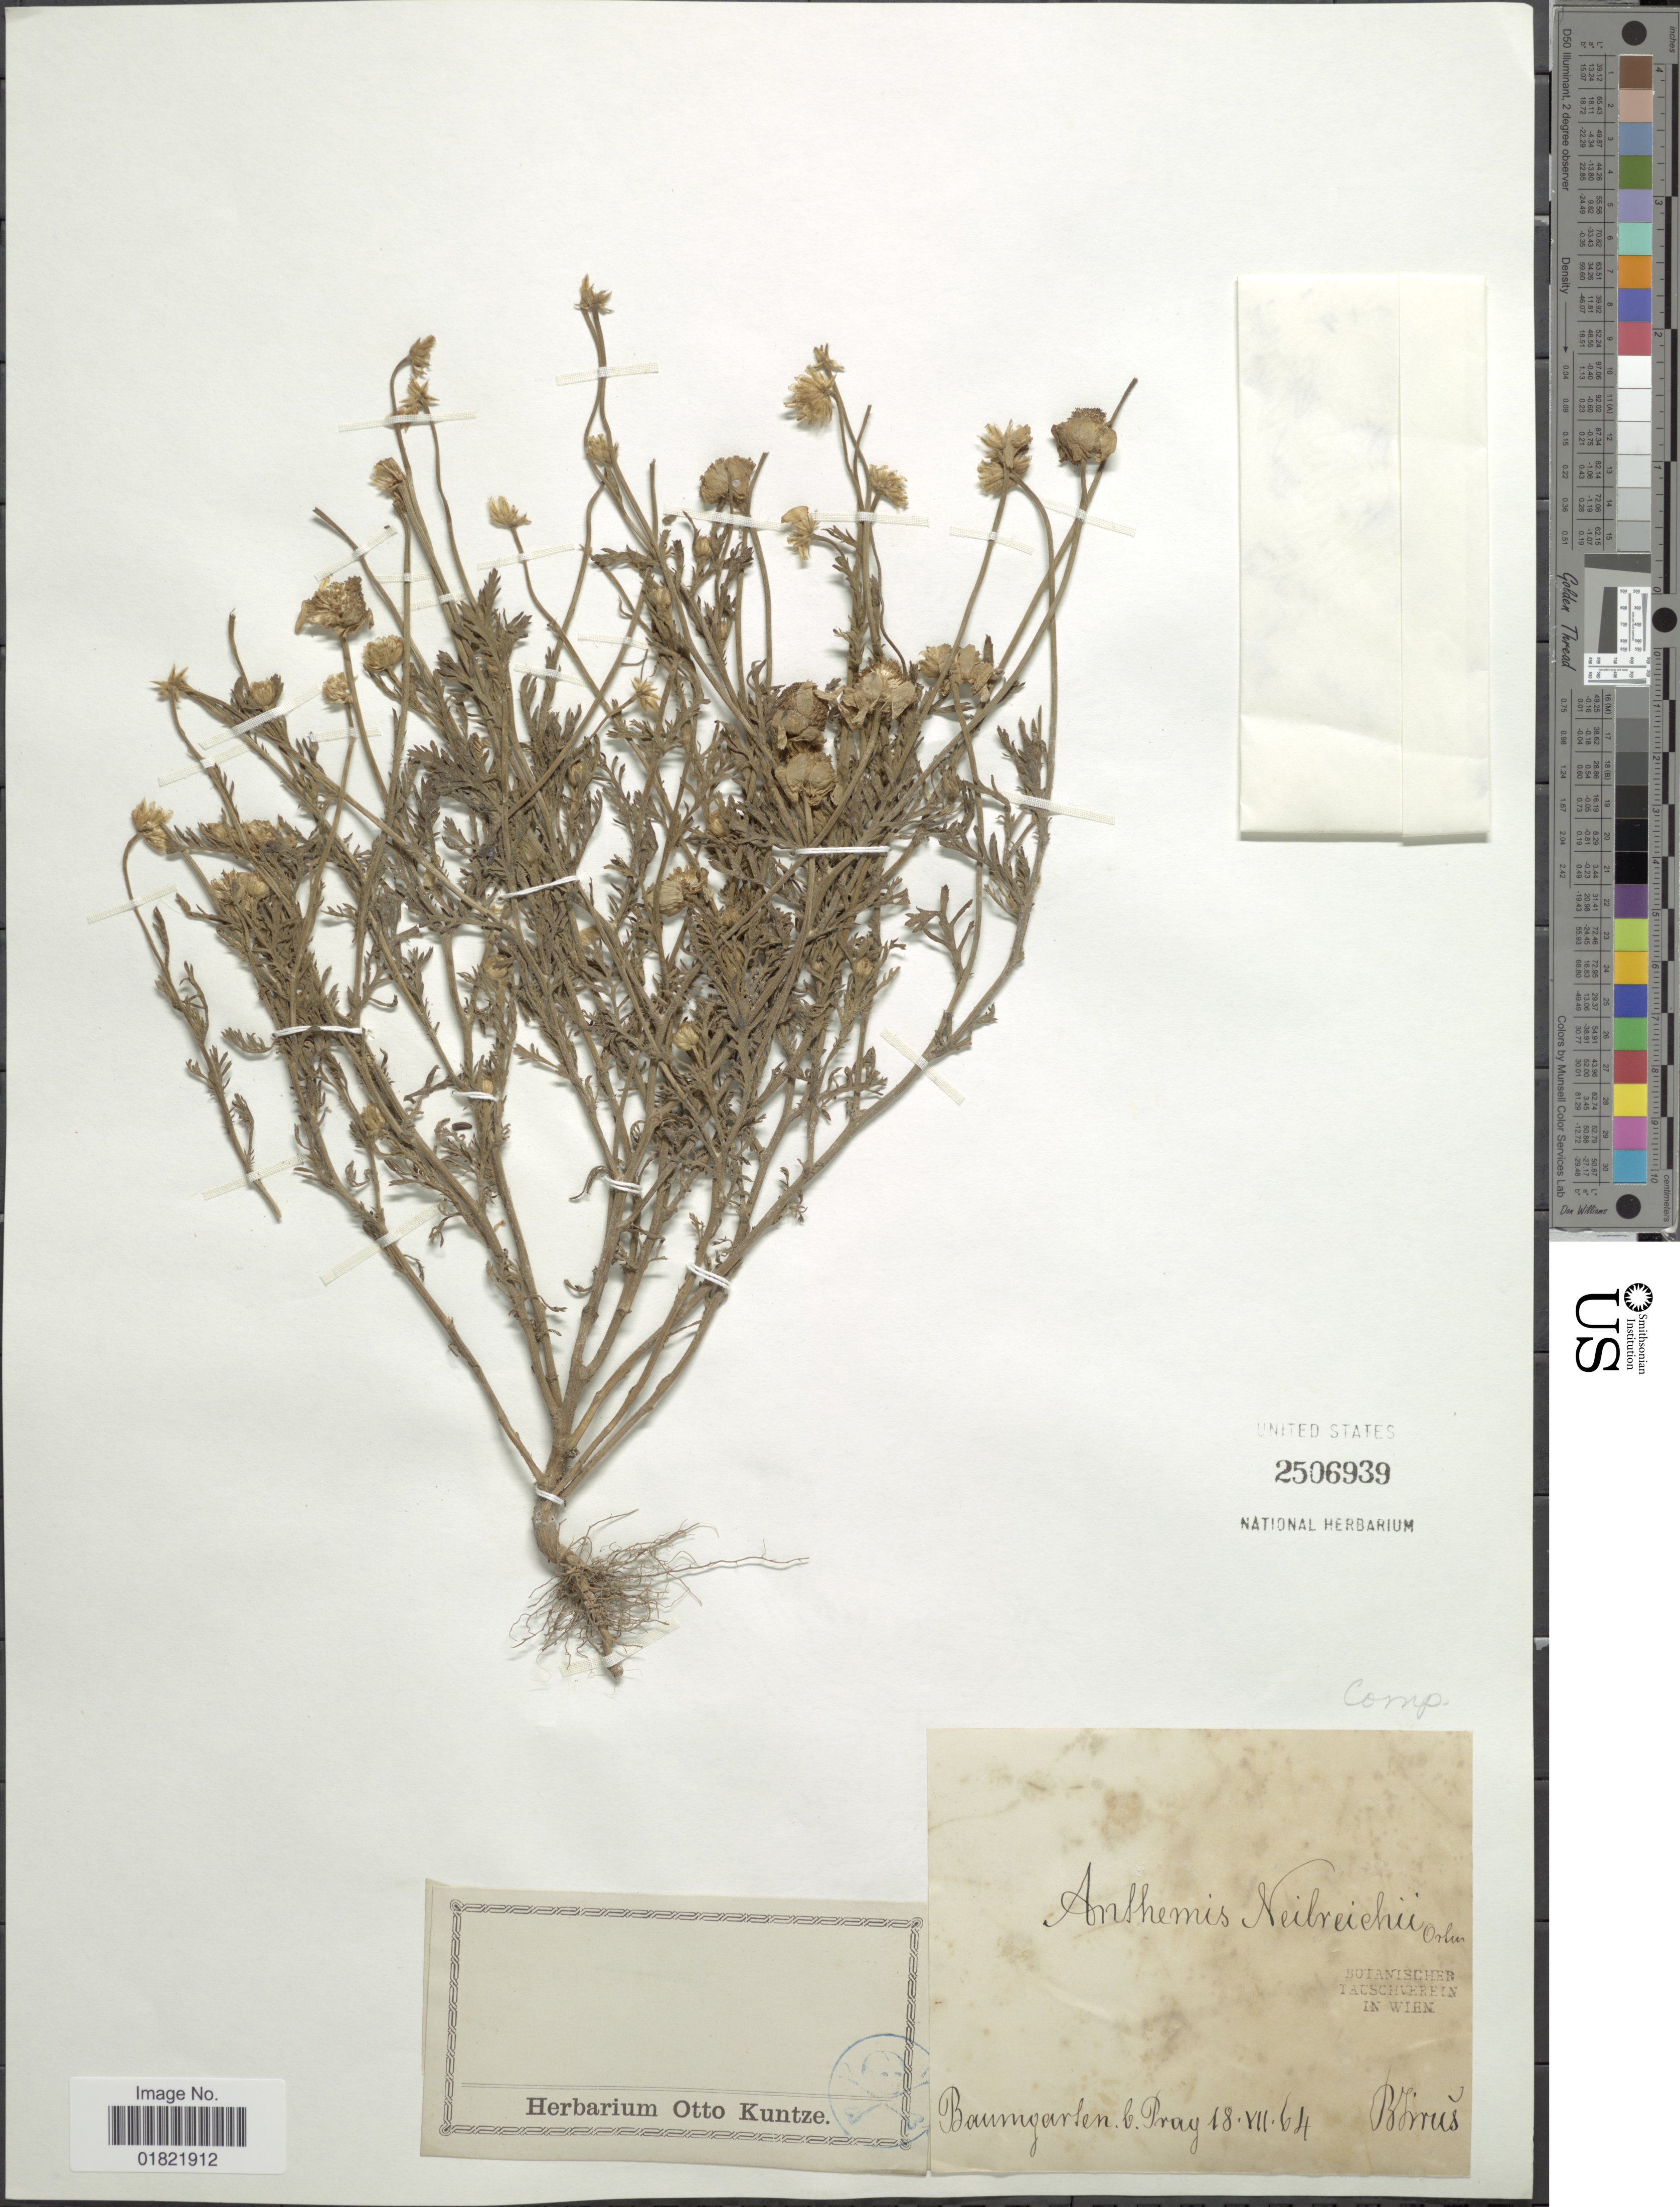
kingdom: Plantae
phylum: Tracheophyta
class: Magnoliopsida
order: Asterales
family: Asteraceae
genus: Anthemis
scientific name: Anthemis neilreichii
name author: J. Ortmann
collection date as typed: Transcribed d/m/y: 18/7/64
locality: Boumgarten b. Pray [interpreted]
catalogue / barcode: US 2506939